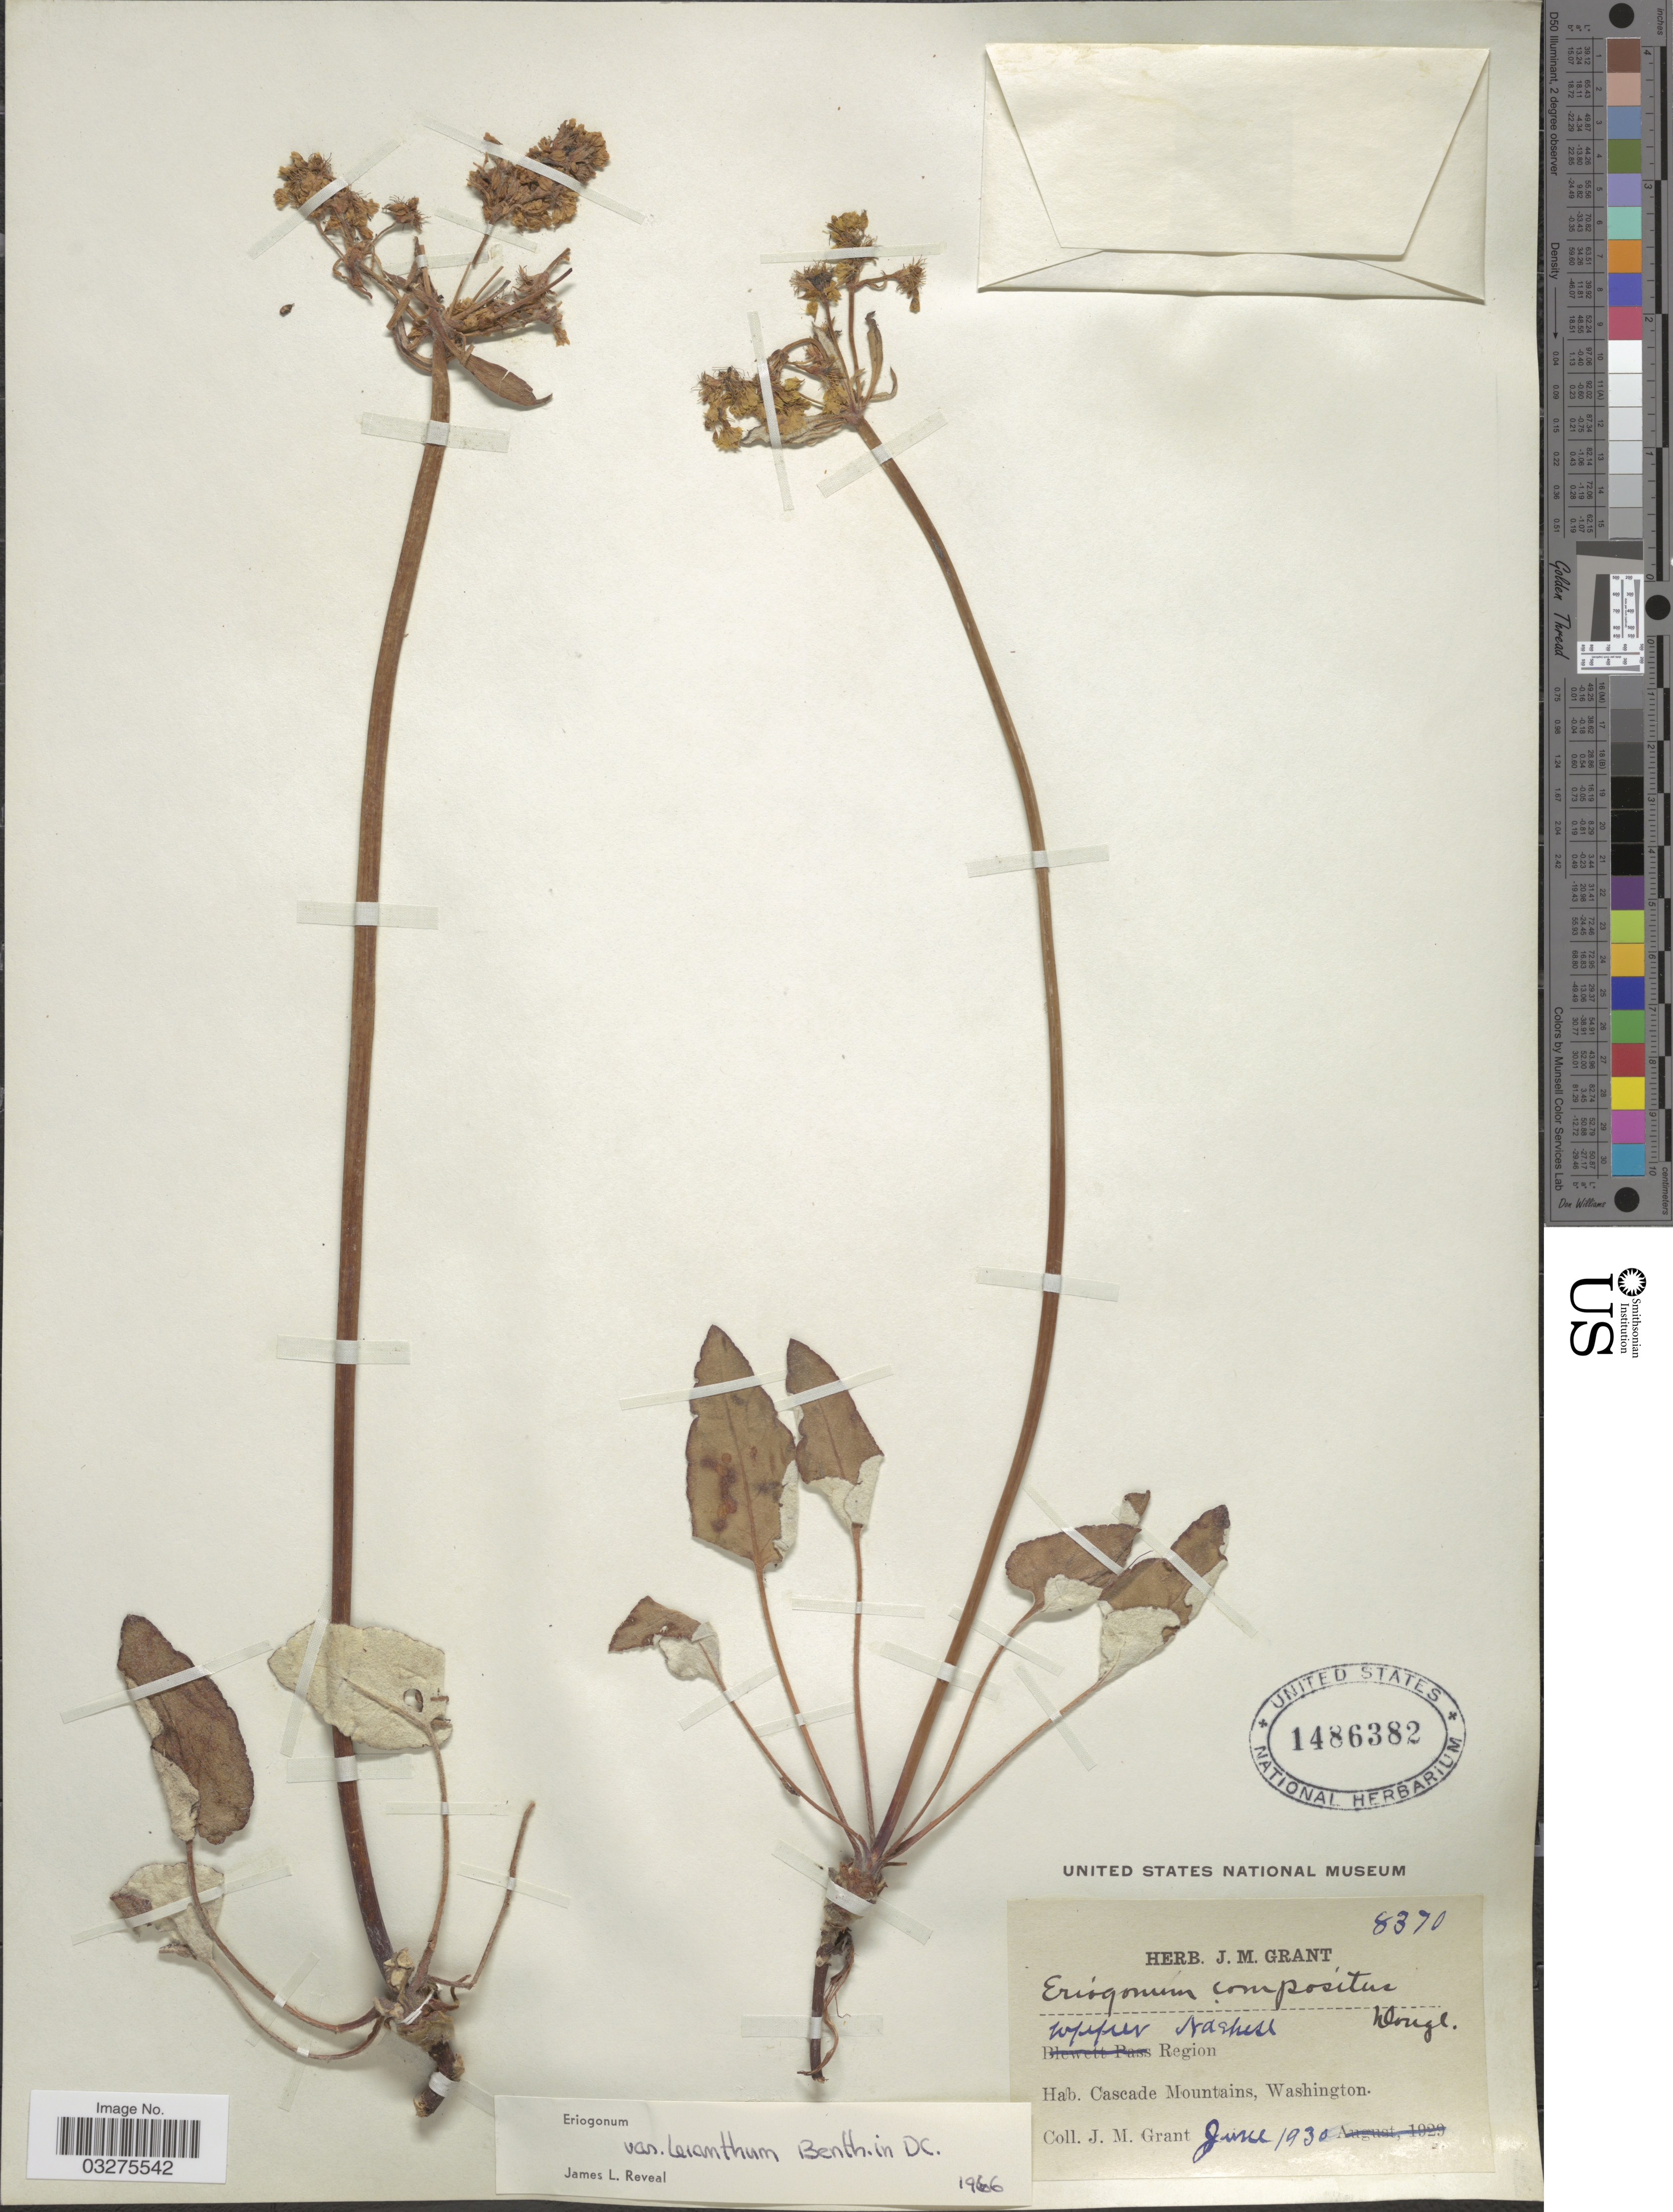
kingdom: Plantae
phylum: Tracheophyta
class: Magnoliopsida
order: Caryophyllales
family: Polygonaceae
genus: Eriogonum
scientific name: Eriogonum compositum var. leianthum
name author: Hook.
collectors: J. M. Grant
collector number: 8370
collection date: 1930-06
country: United States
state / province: Washington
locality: Upper Nashes Region. Cascade Mountains.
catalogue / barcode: US 1486382